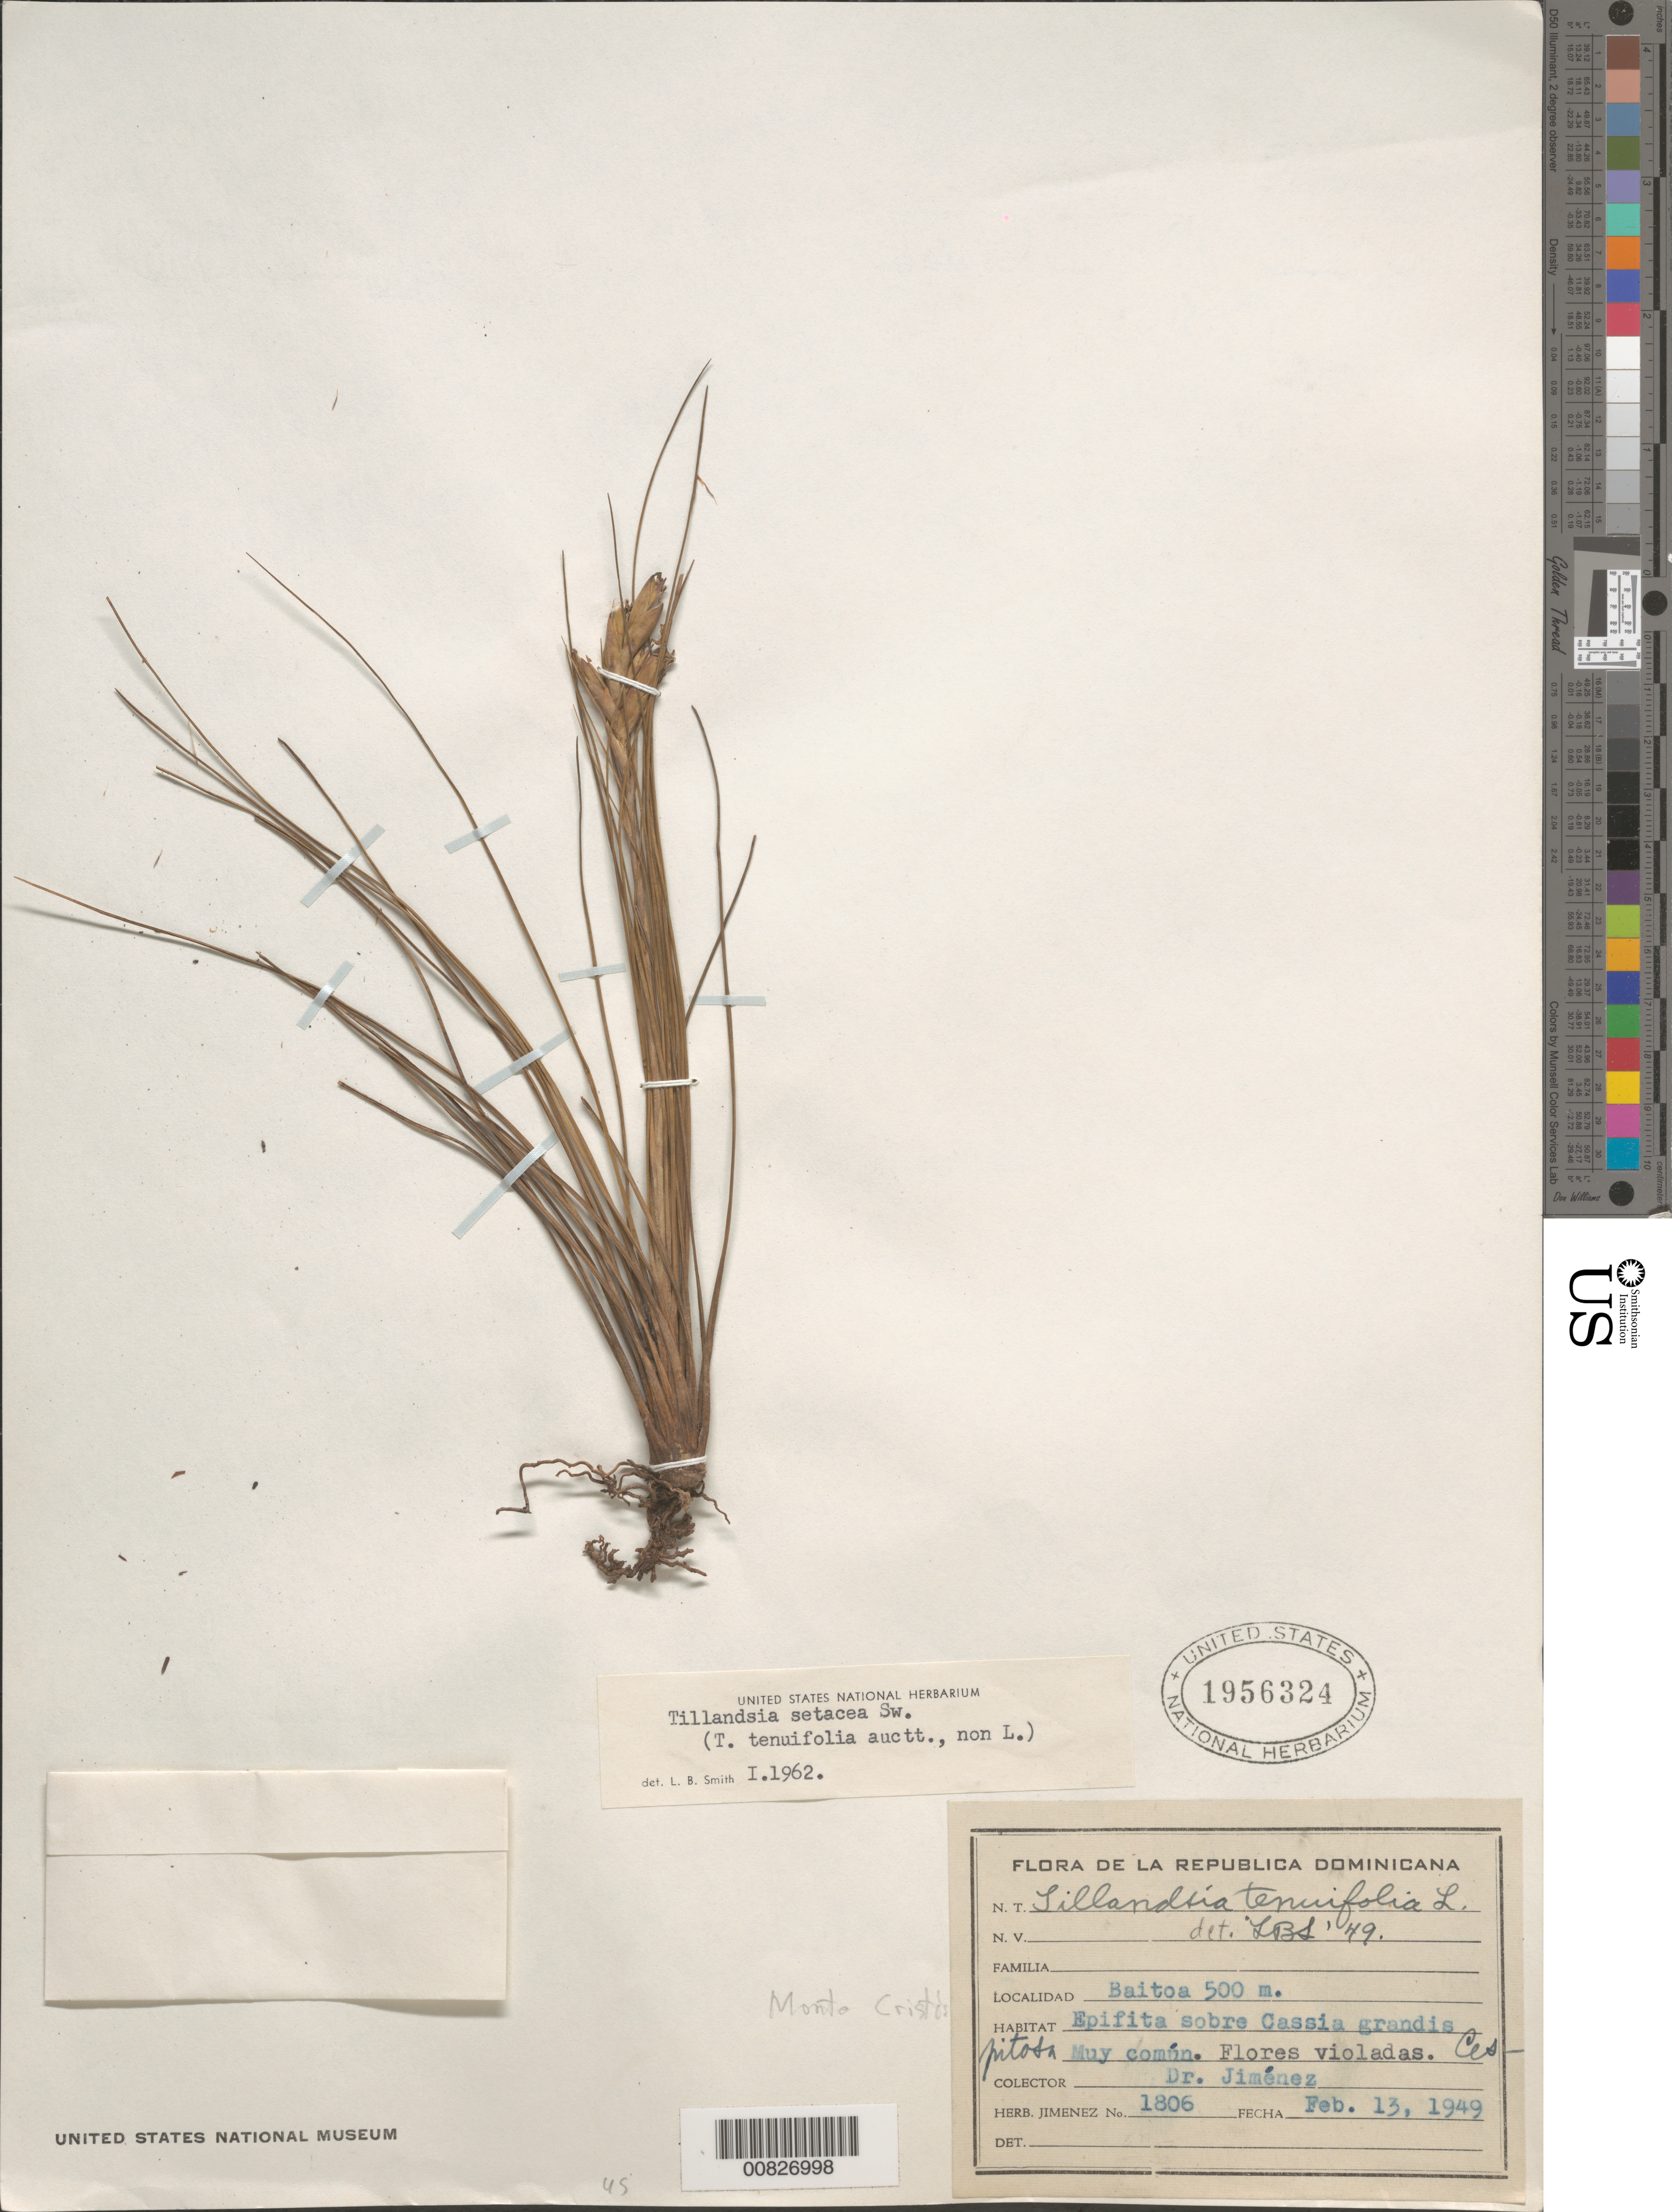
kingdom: Plantae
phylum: Tracheophyta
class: Liliopsida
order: Poales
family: Bromeliaceae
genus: Tillandsia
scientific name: Tillandsia setacea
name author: Sw.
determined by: Smith, Lyman B., (US), NMNH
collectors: Jimenez, --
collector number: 1806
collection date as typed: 13 Feb 1949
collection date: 1949-02-13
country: Dominican Republic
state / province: Monte Cristi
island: Hispaniola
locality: Baitoa.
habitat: Sobre Cassia grandis.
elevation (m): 500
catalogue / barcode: US 1956324